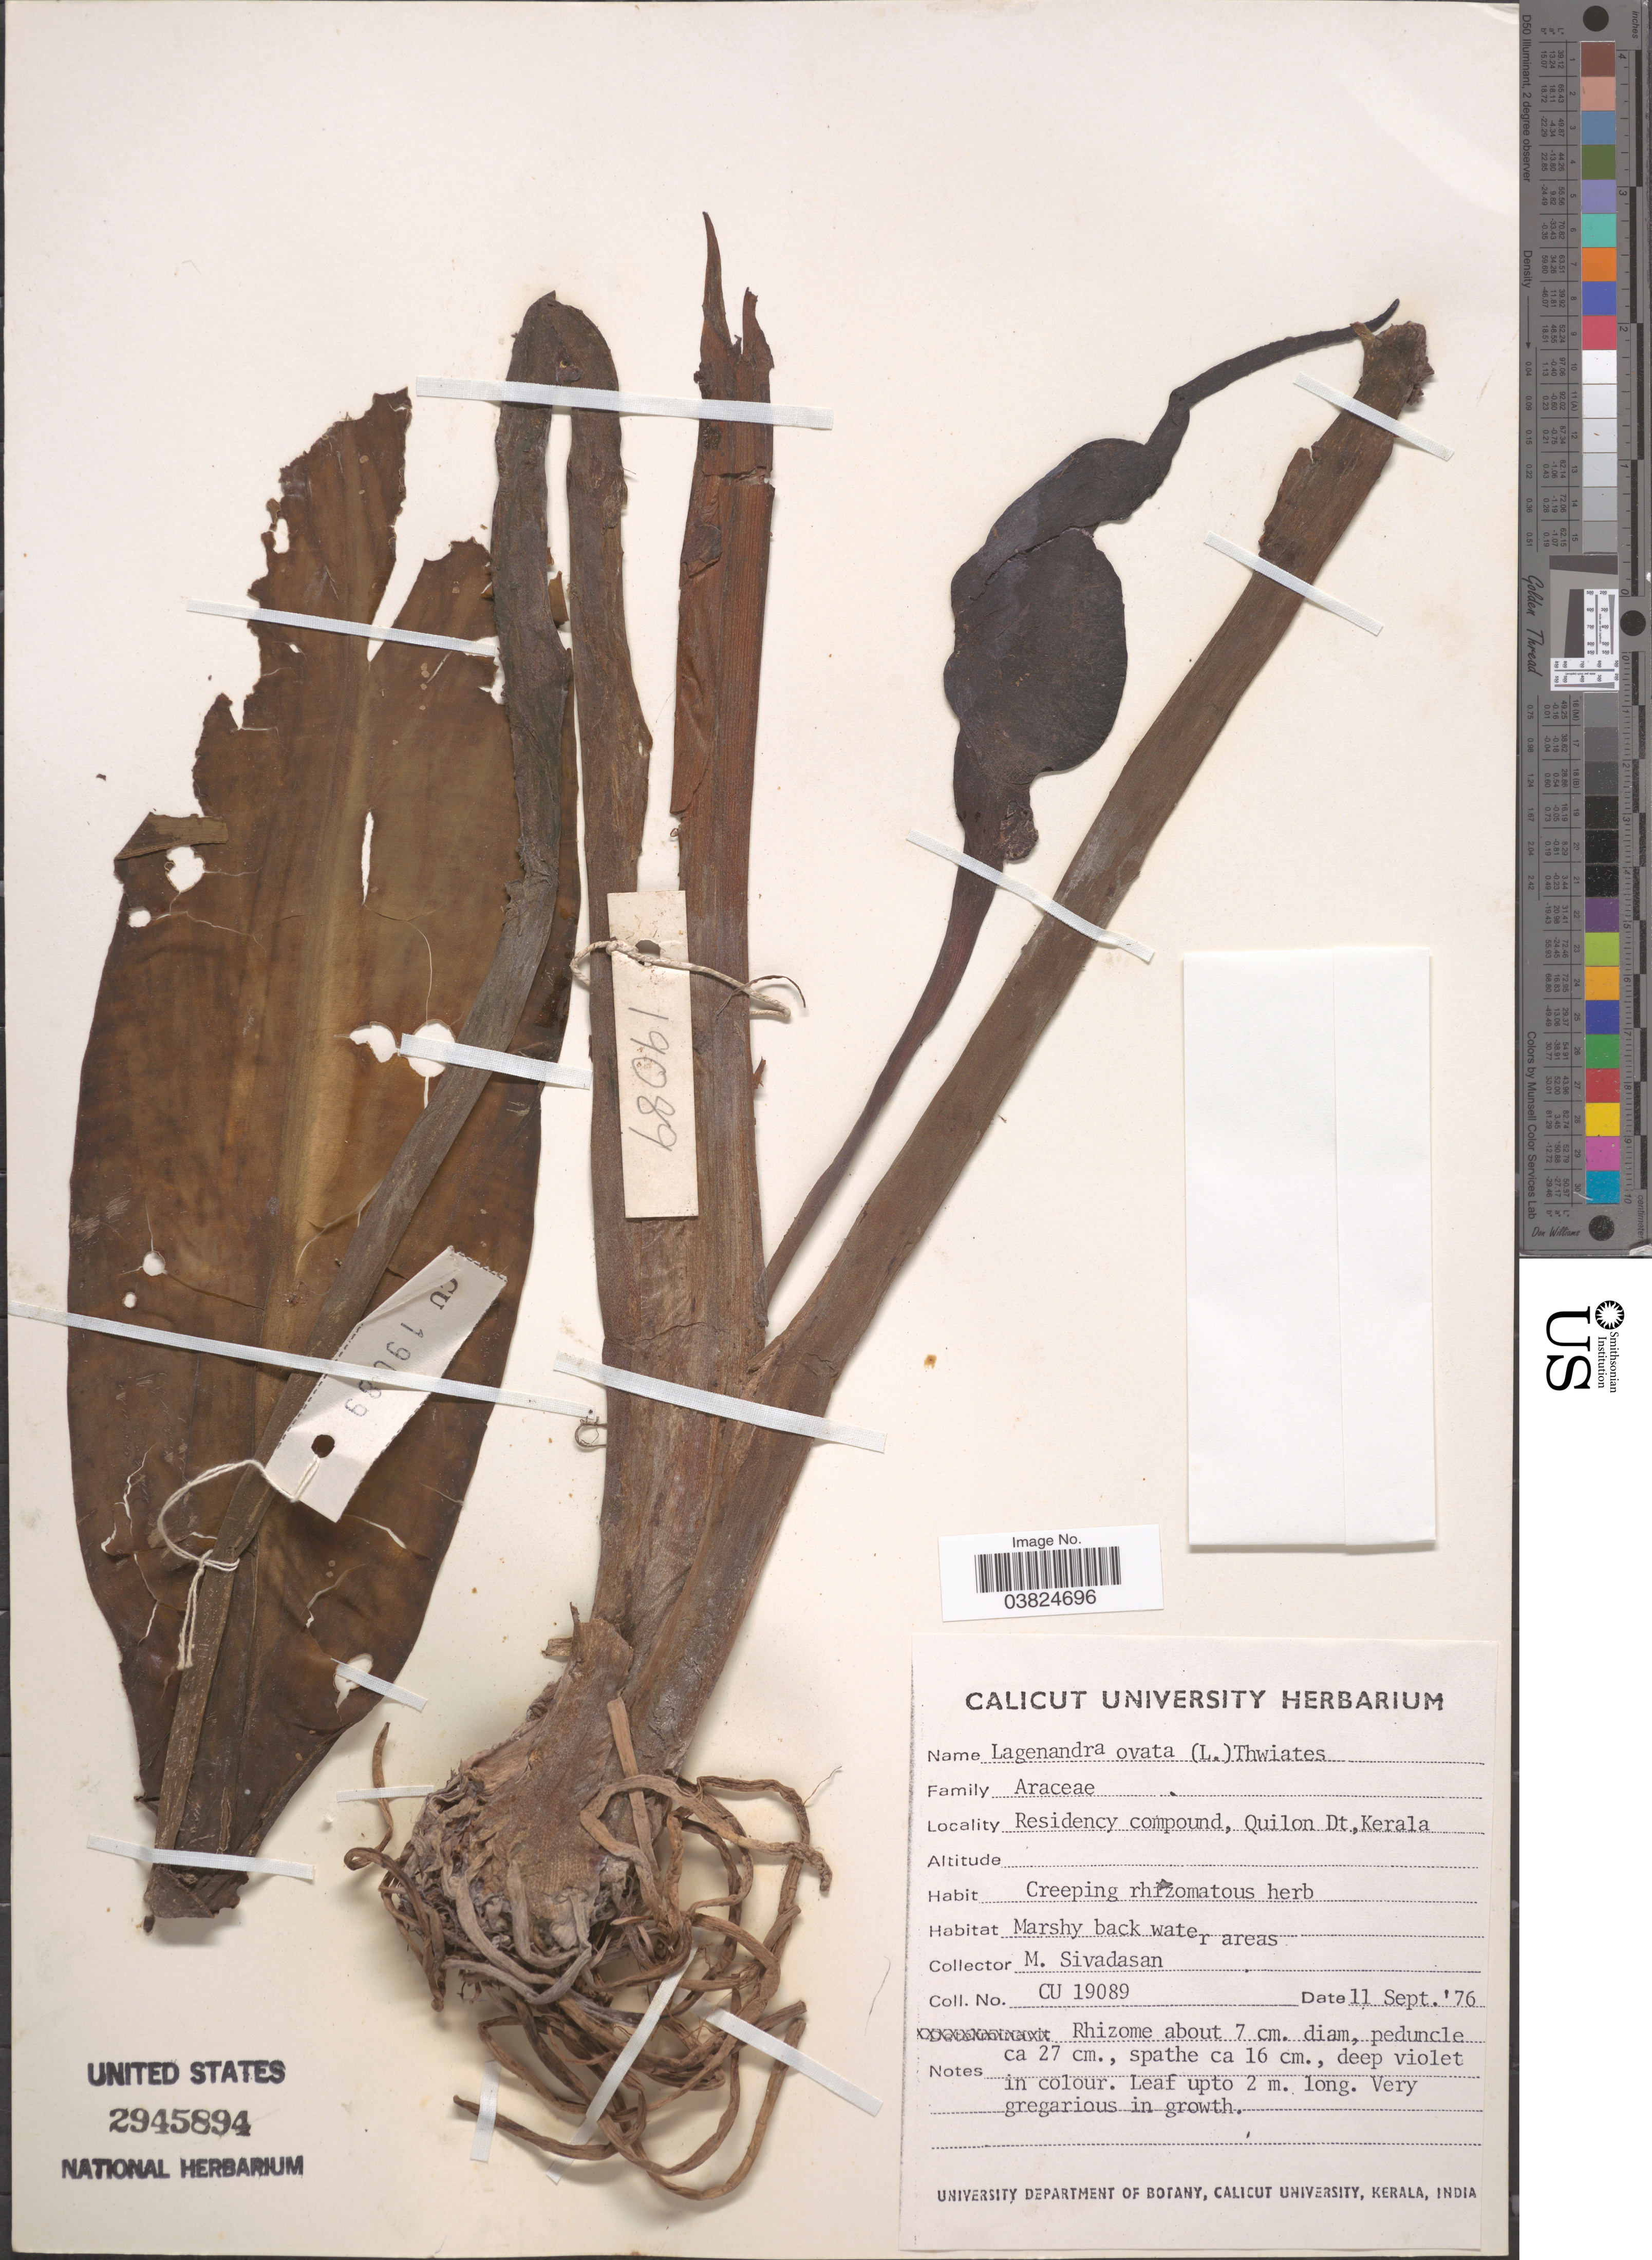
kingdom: Plantae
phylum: Tracheophyta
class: Liliopsida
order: Alismatales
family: Araceae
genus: Lagenandra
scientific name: Lagenandra ovata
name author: (L.) Thwaites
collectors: M. Sivadasan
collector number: CU19089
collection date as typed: Transcribed d/m/y: 11/9/76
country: India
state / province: Kerala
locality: Residency compound, Quilon Dt.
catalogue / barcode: US 2945894